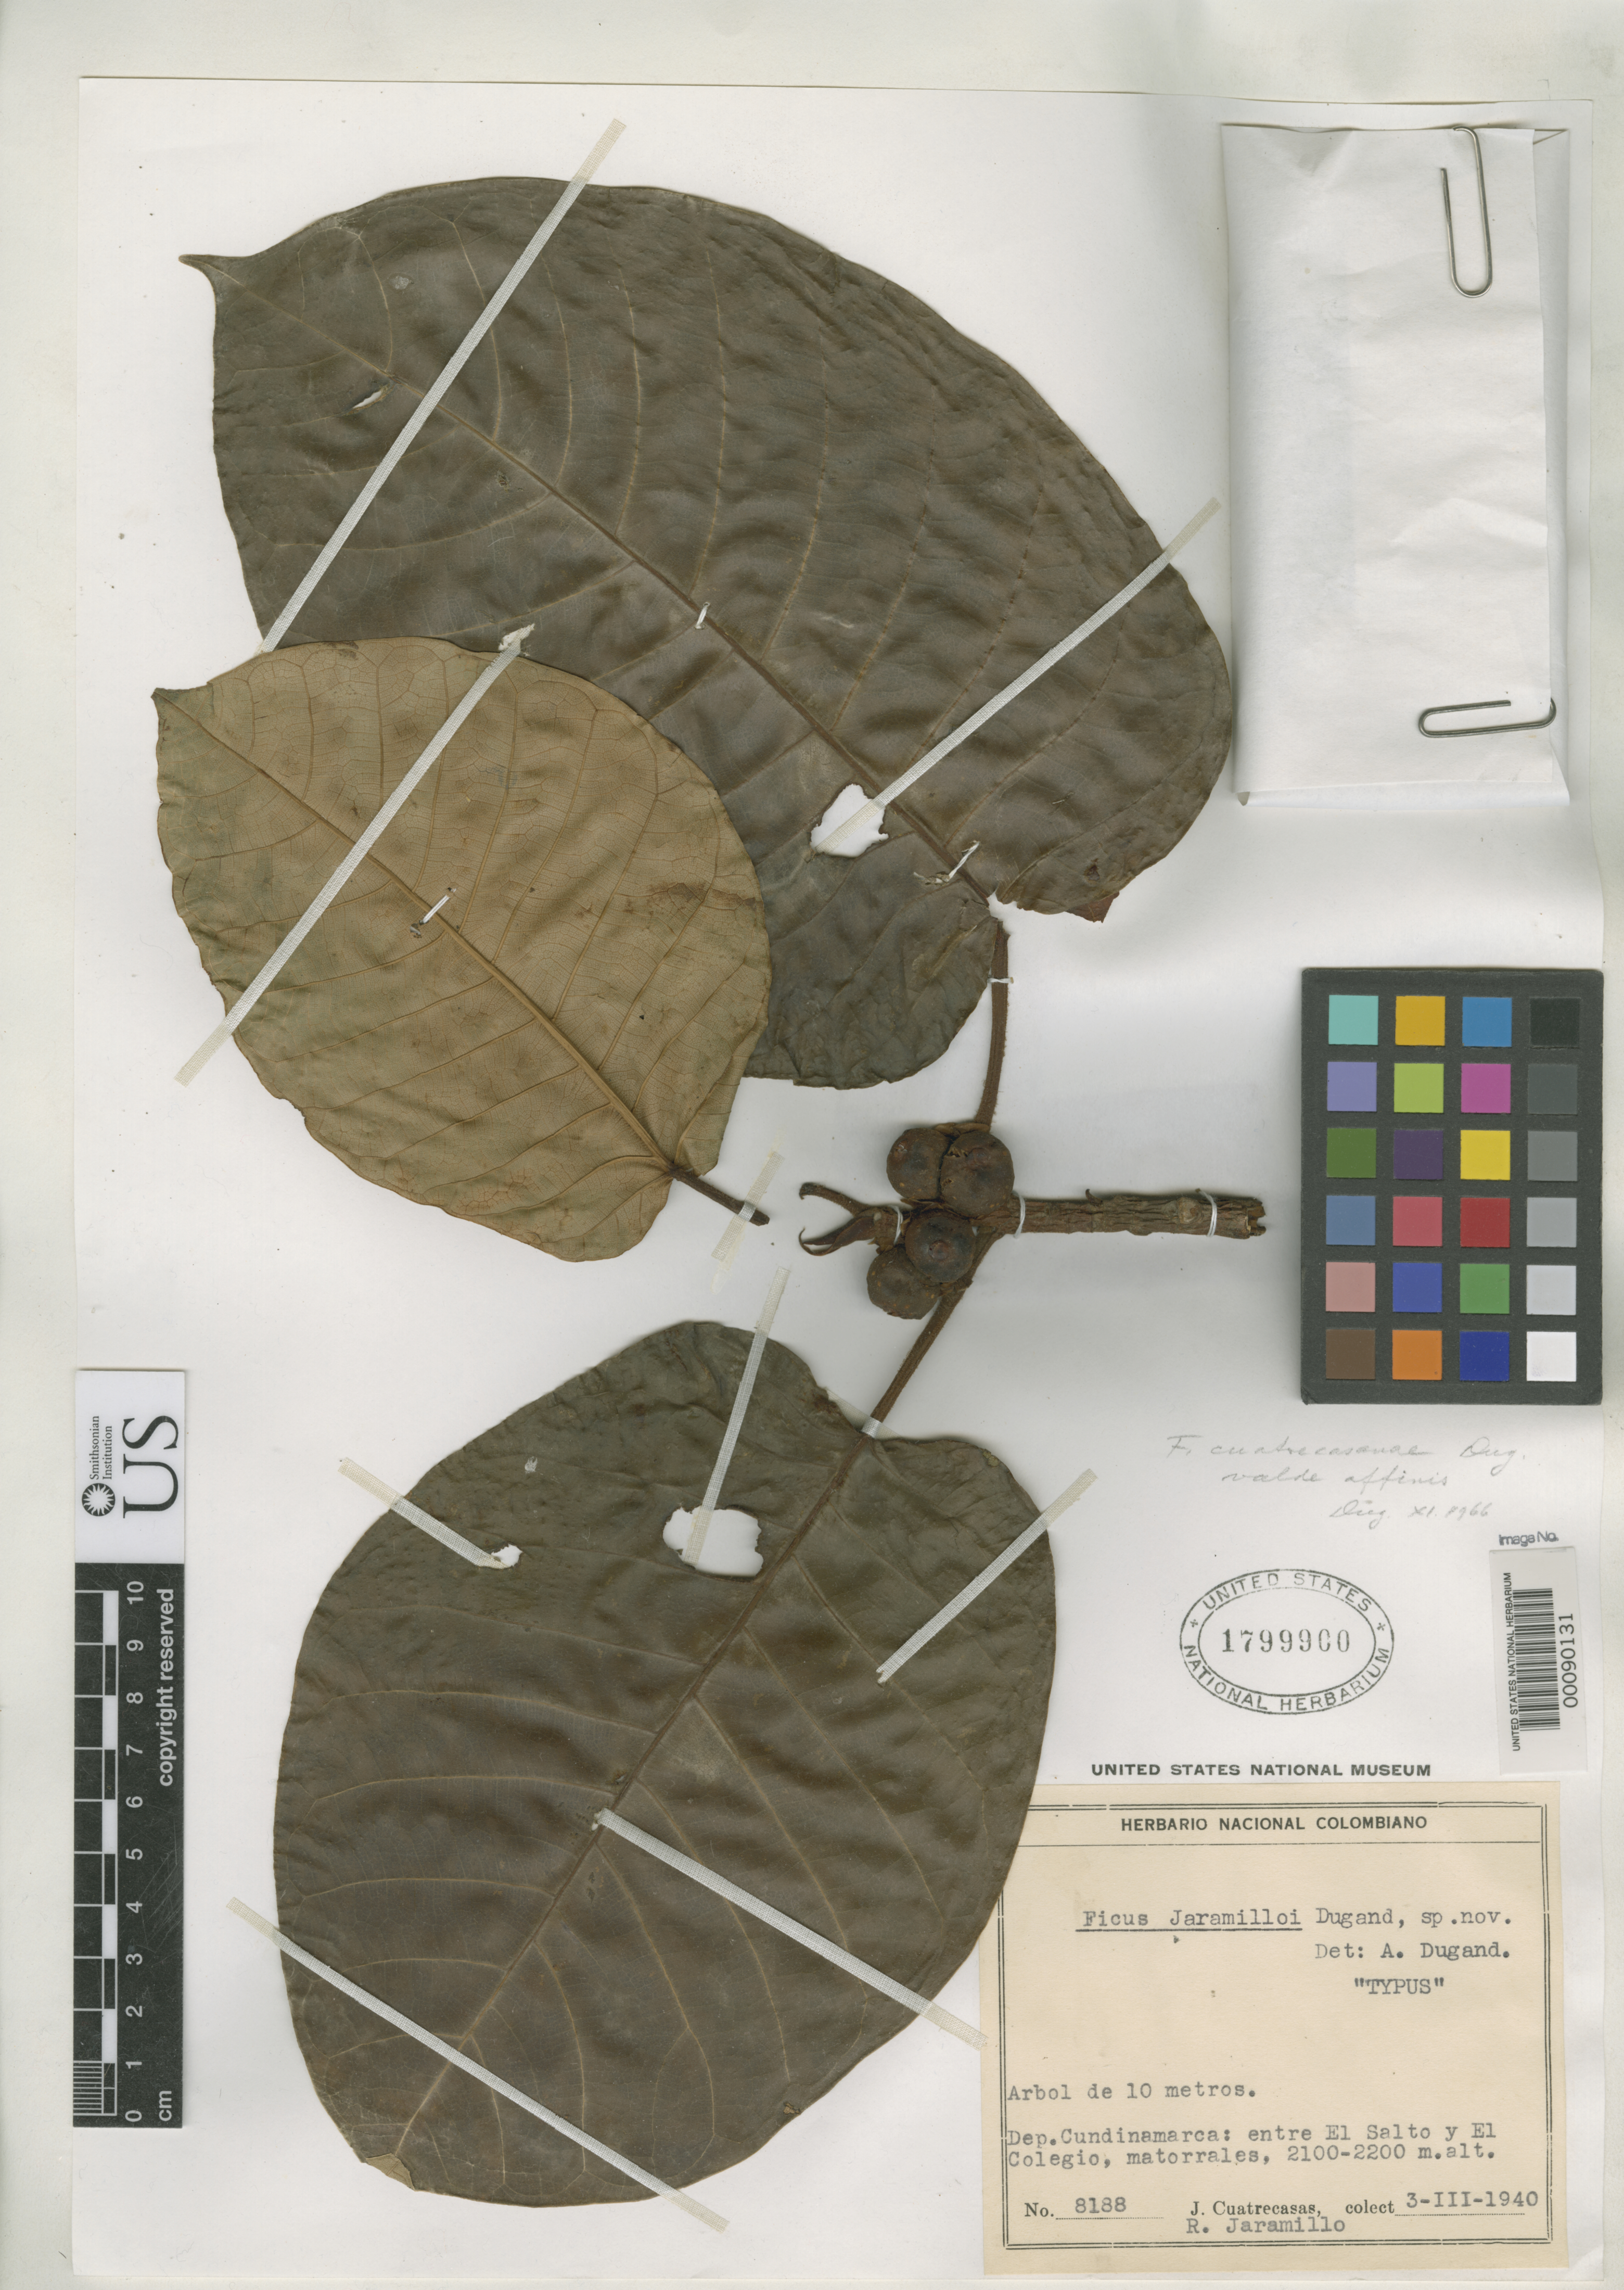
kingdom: Plantae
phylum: Tracheophyta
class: Magnoliopsida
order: Rosales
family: Moraceae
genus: Ficus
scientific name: Ficus jaramilloi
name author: Dugand G.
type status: Isotype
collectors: J. Cuatrecasas & R. Jaramillo M.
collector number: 8188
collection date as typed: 03 Mar 1940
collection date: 1940-03-03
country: Colombia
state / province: Cundinamarca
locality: Between El Salto and El Colegio.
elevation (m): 2100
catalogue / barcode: US 1799900